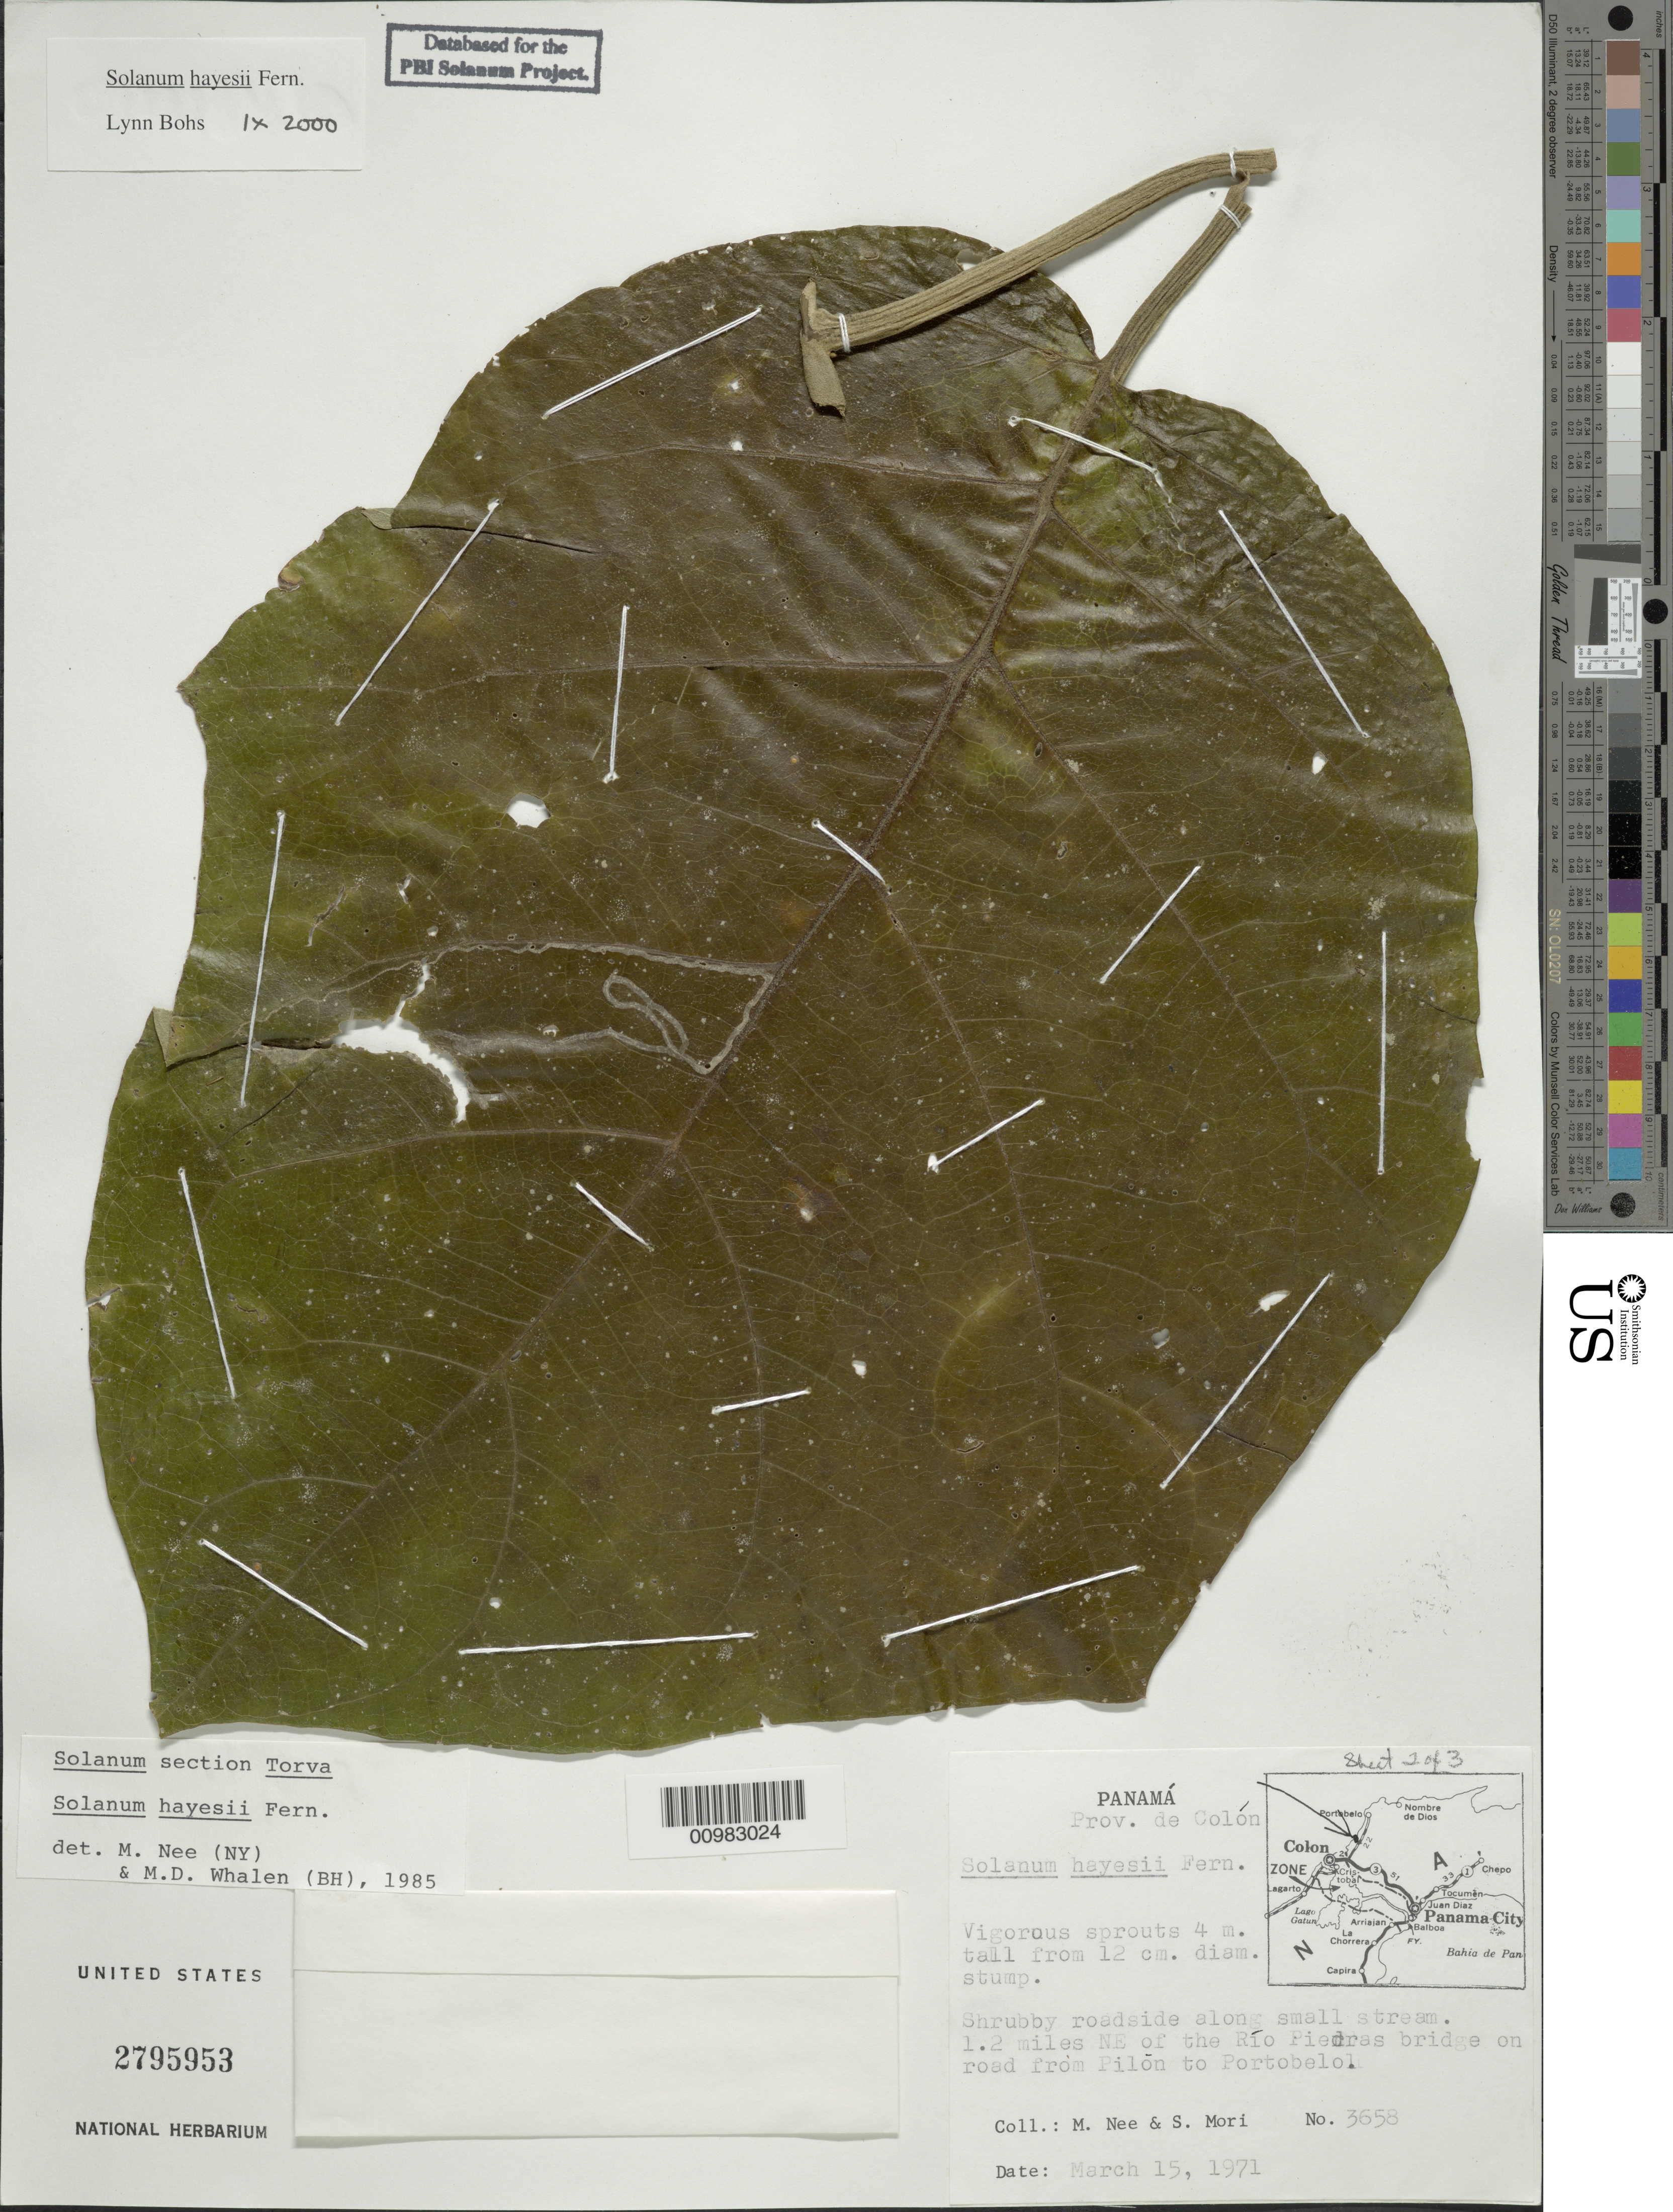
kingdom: Plantae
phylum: Tracheophyta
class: Magnoliopsida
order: Solanales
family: Solanaceae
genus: Solanum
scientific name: Solanum hayesii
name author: Fernald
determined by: Bohs, L. A.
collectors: M. Nee & S. Mori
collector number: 3658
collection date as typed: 15 Mar 1971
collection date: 1971-03-15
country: Panama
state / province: Colón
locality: Along small stream. 1.2 miles NE of the Río Piedras bridge on road from Pilón to Portobelo.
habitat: Shrubby roadside.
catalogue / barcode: US 2795953